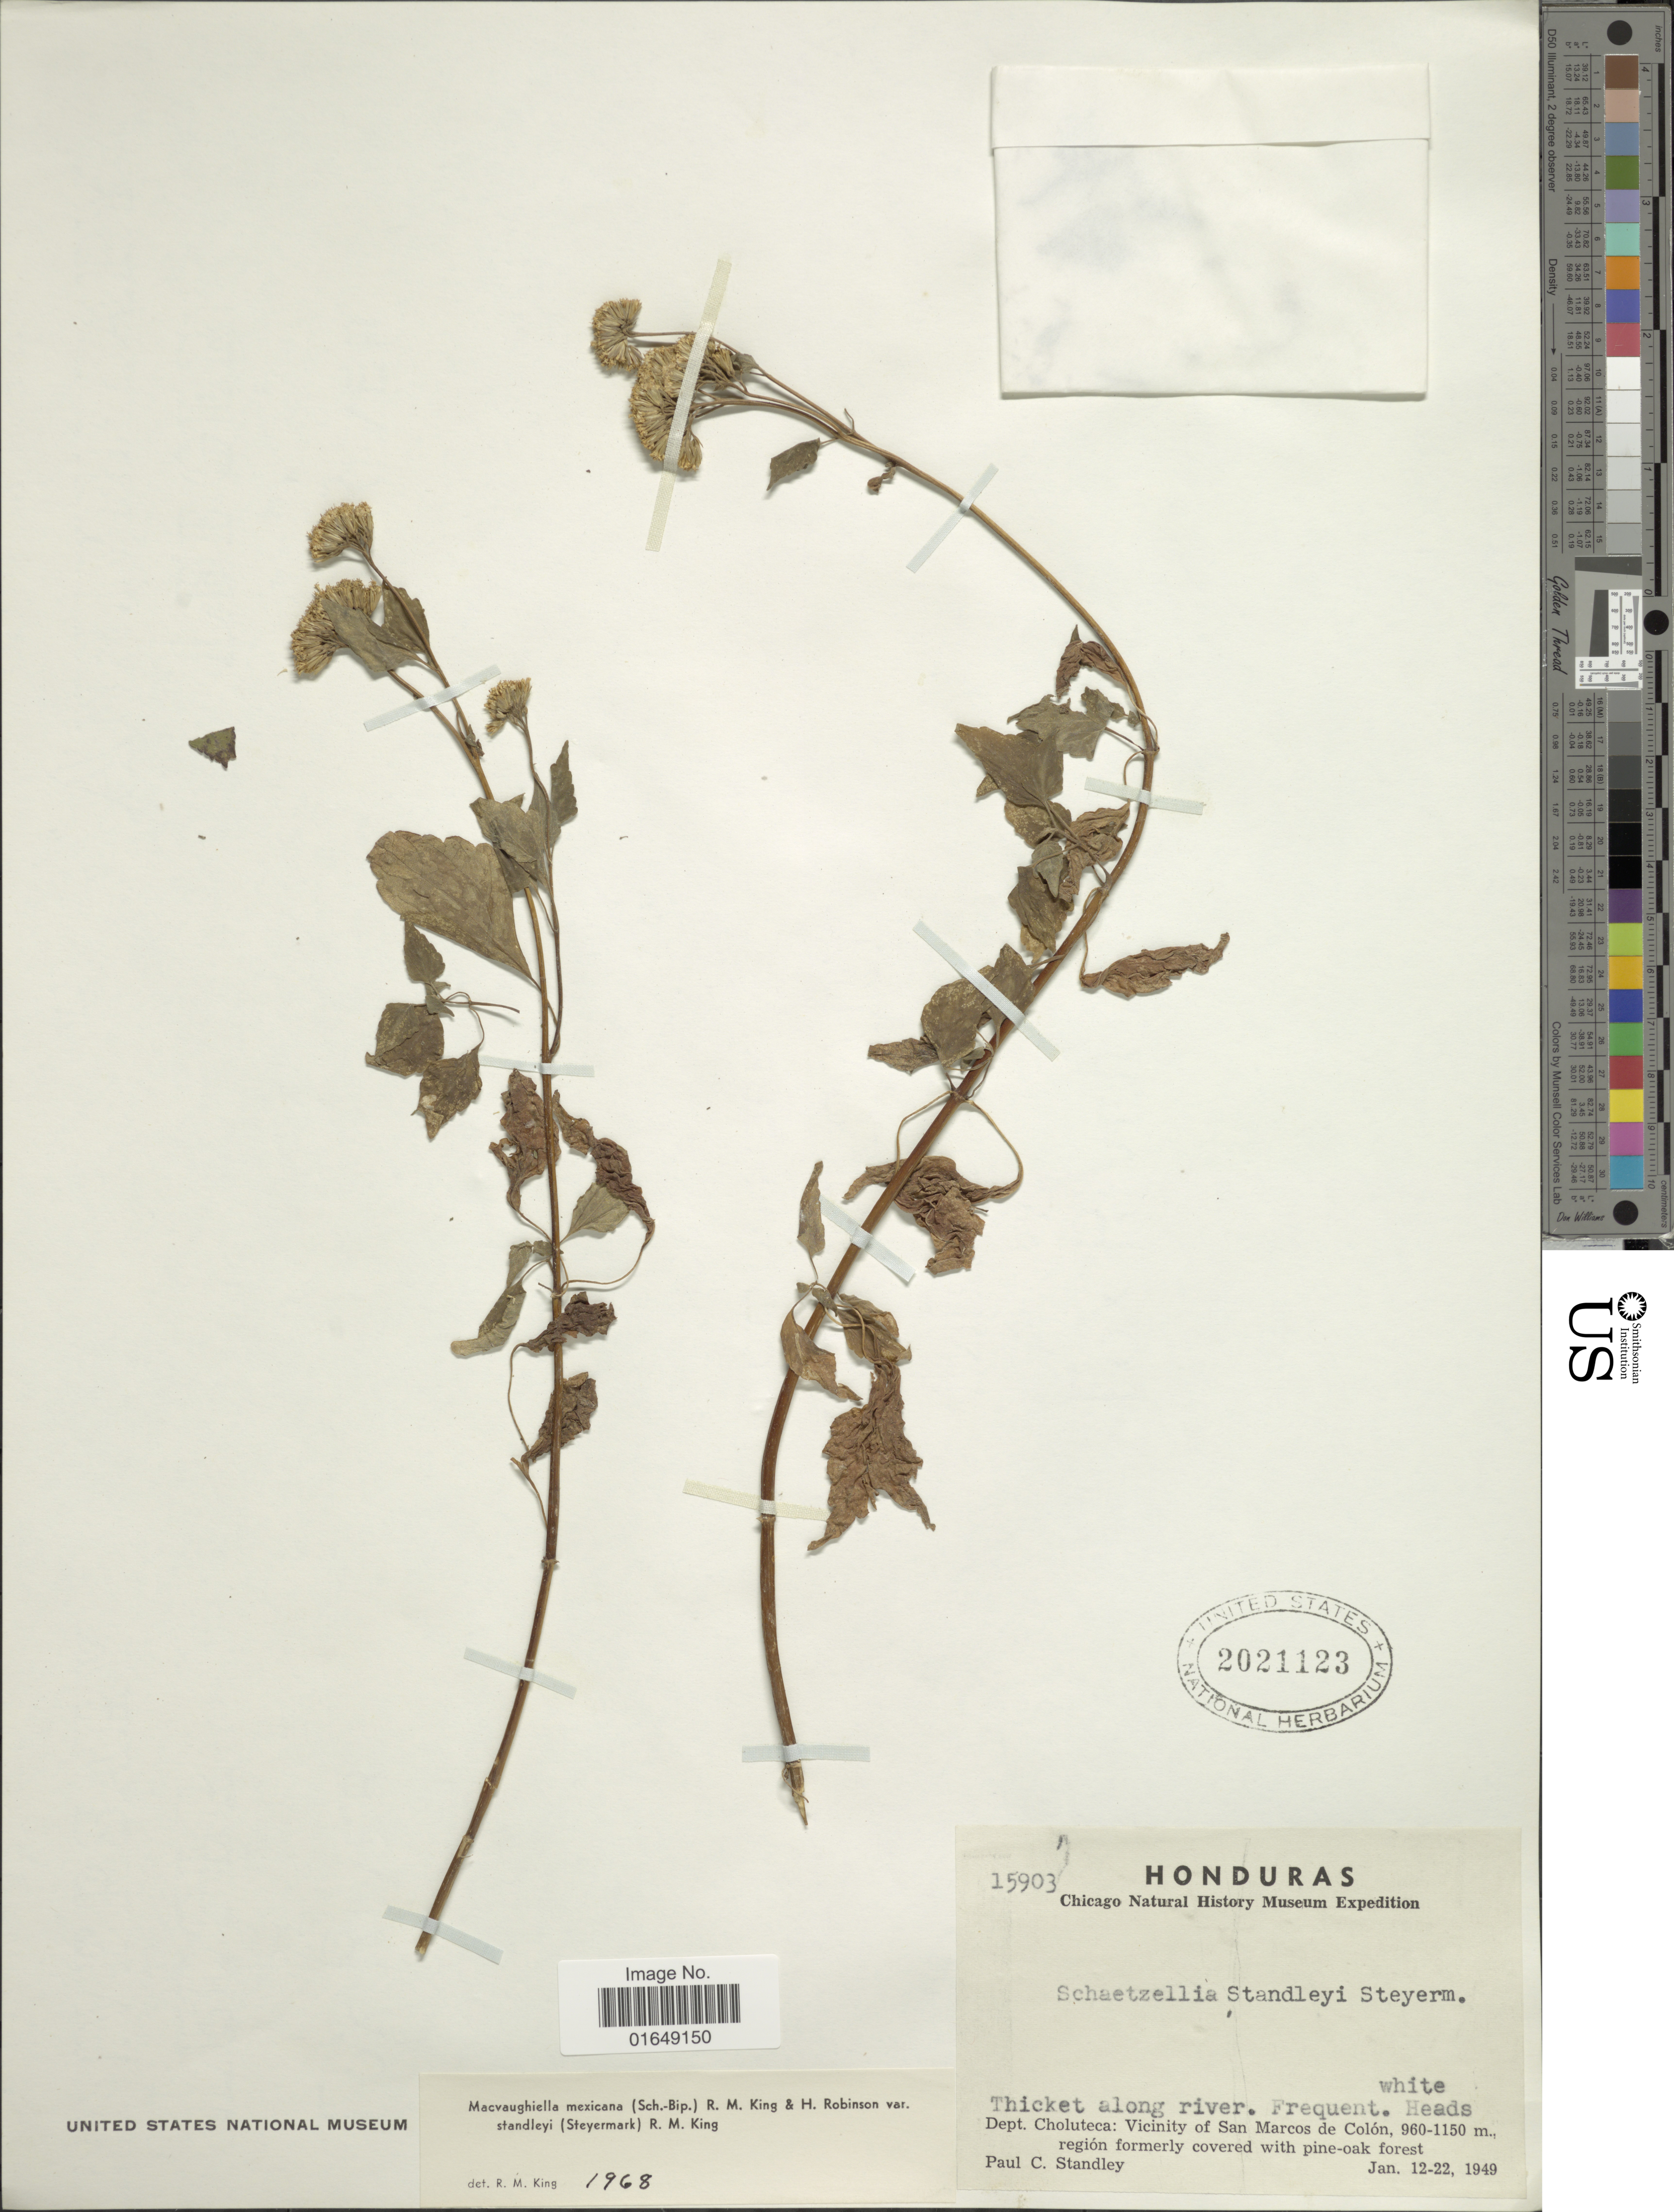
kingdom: Plantae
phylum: Tracheophyta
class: Magnoliopsida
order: Asterales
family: Asteraceae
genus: Macvaughiella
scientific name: Macvaughiella mexicana var. standleyi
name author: (Steyerm.) R.M. King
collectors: P. C. Standley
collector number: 15903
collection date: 1949-01-12/1949-01-22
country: Honduras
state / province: Choluteca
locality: Thicket along river, vicinity of San Marcos de Colón, región formerly covered with pine-oak forest.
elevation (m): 960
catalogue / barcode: US 2021123